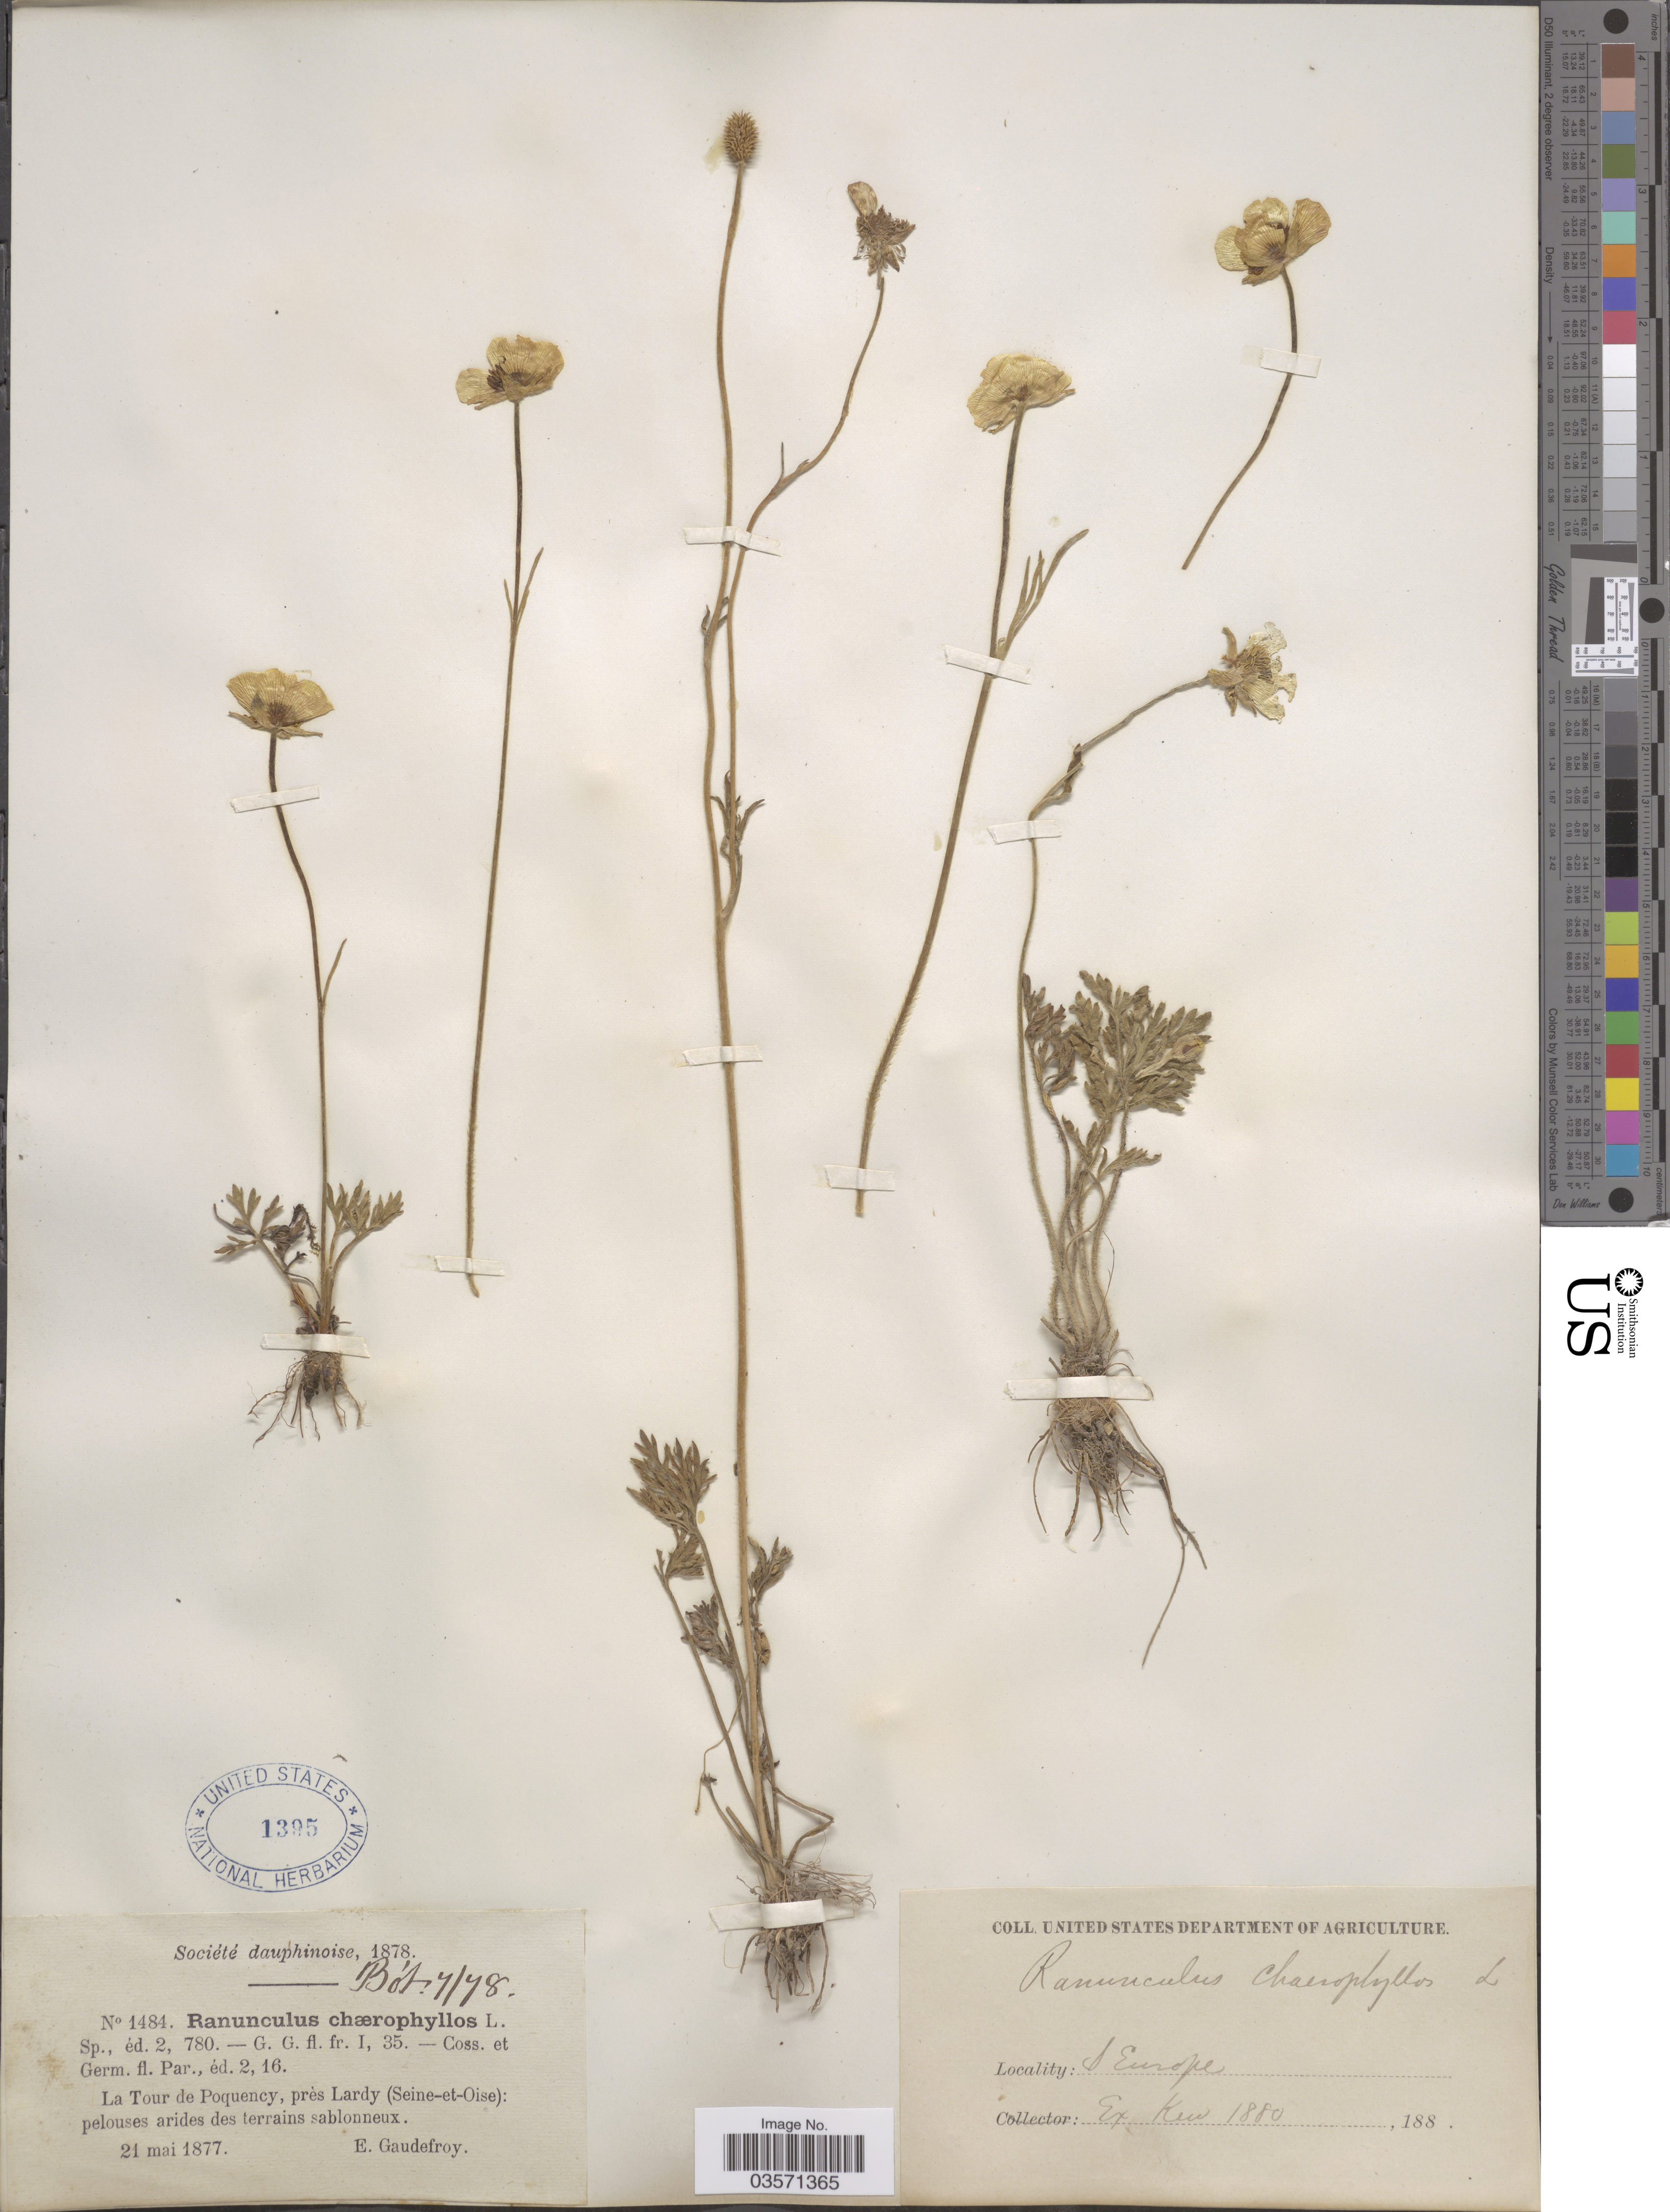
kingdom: Plantae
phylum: Tracheophyta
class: Magnoliopsida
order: Ranunculales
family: Ranunculaceae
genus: Ranunculus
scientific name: Ranunculus chaerophyllos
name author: L.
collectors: E. Gaudefroy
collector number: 1484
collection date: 1877-05-21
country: France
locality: La Tour de Poquency, prés Lardy (Seine-et-Oise): pelouses arides des terrains sablonneux.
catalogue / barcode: US 1395